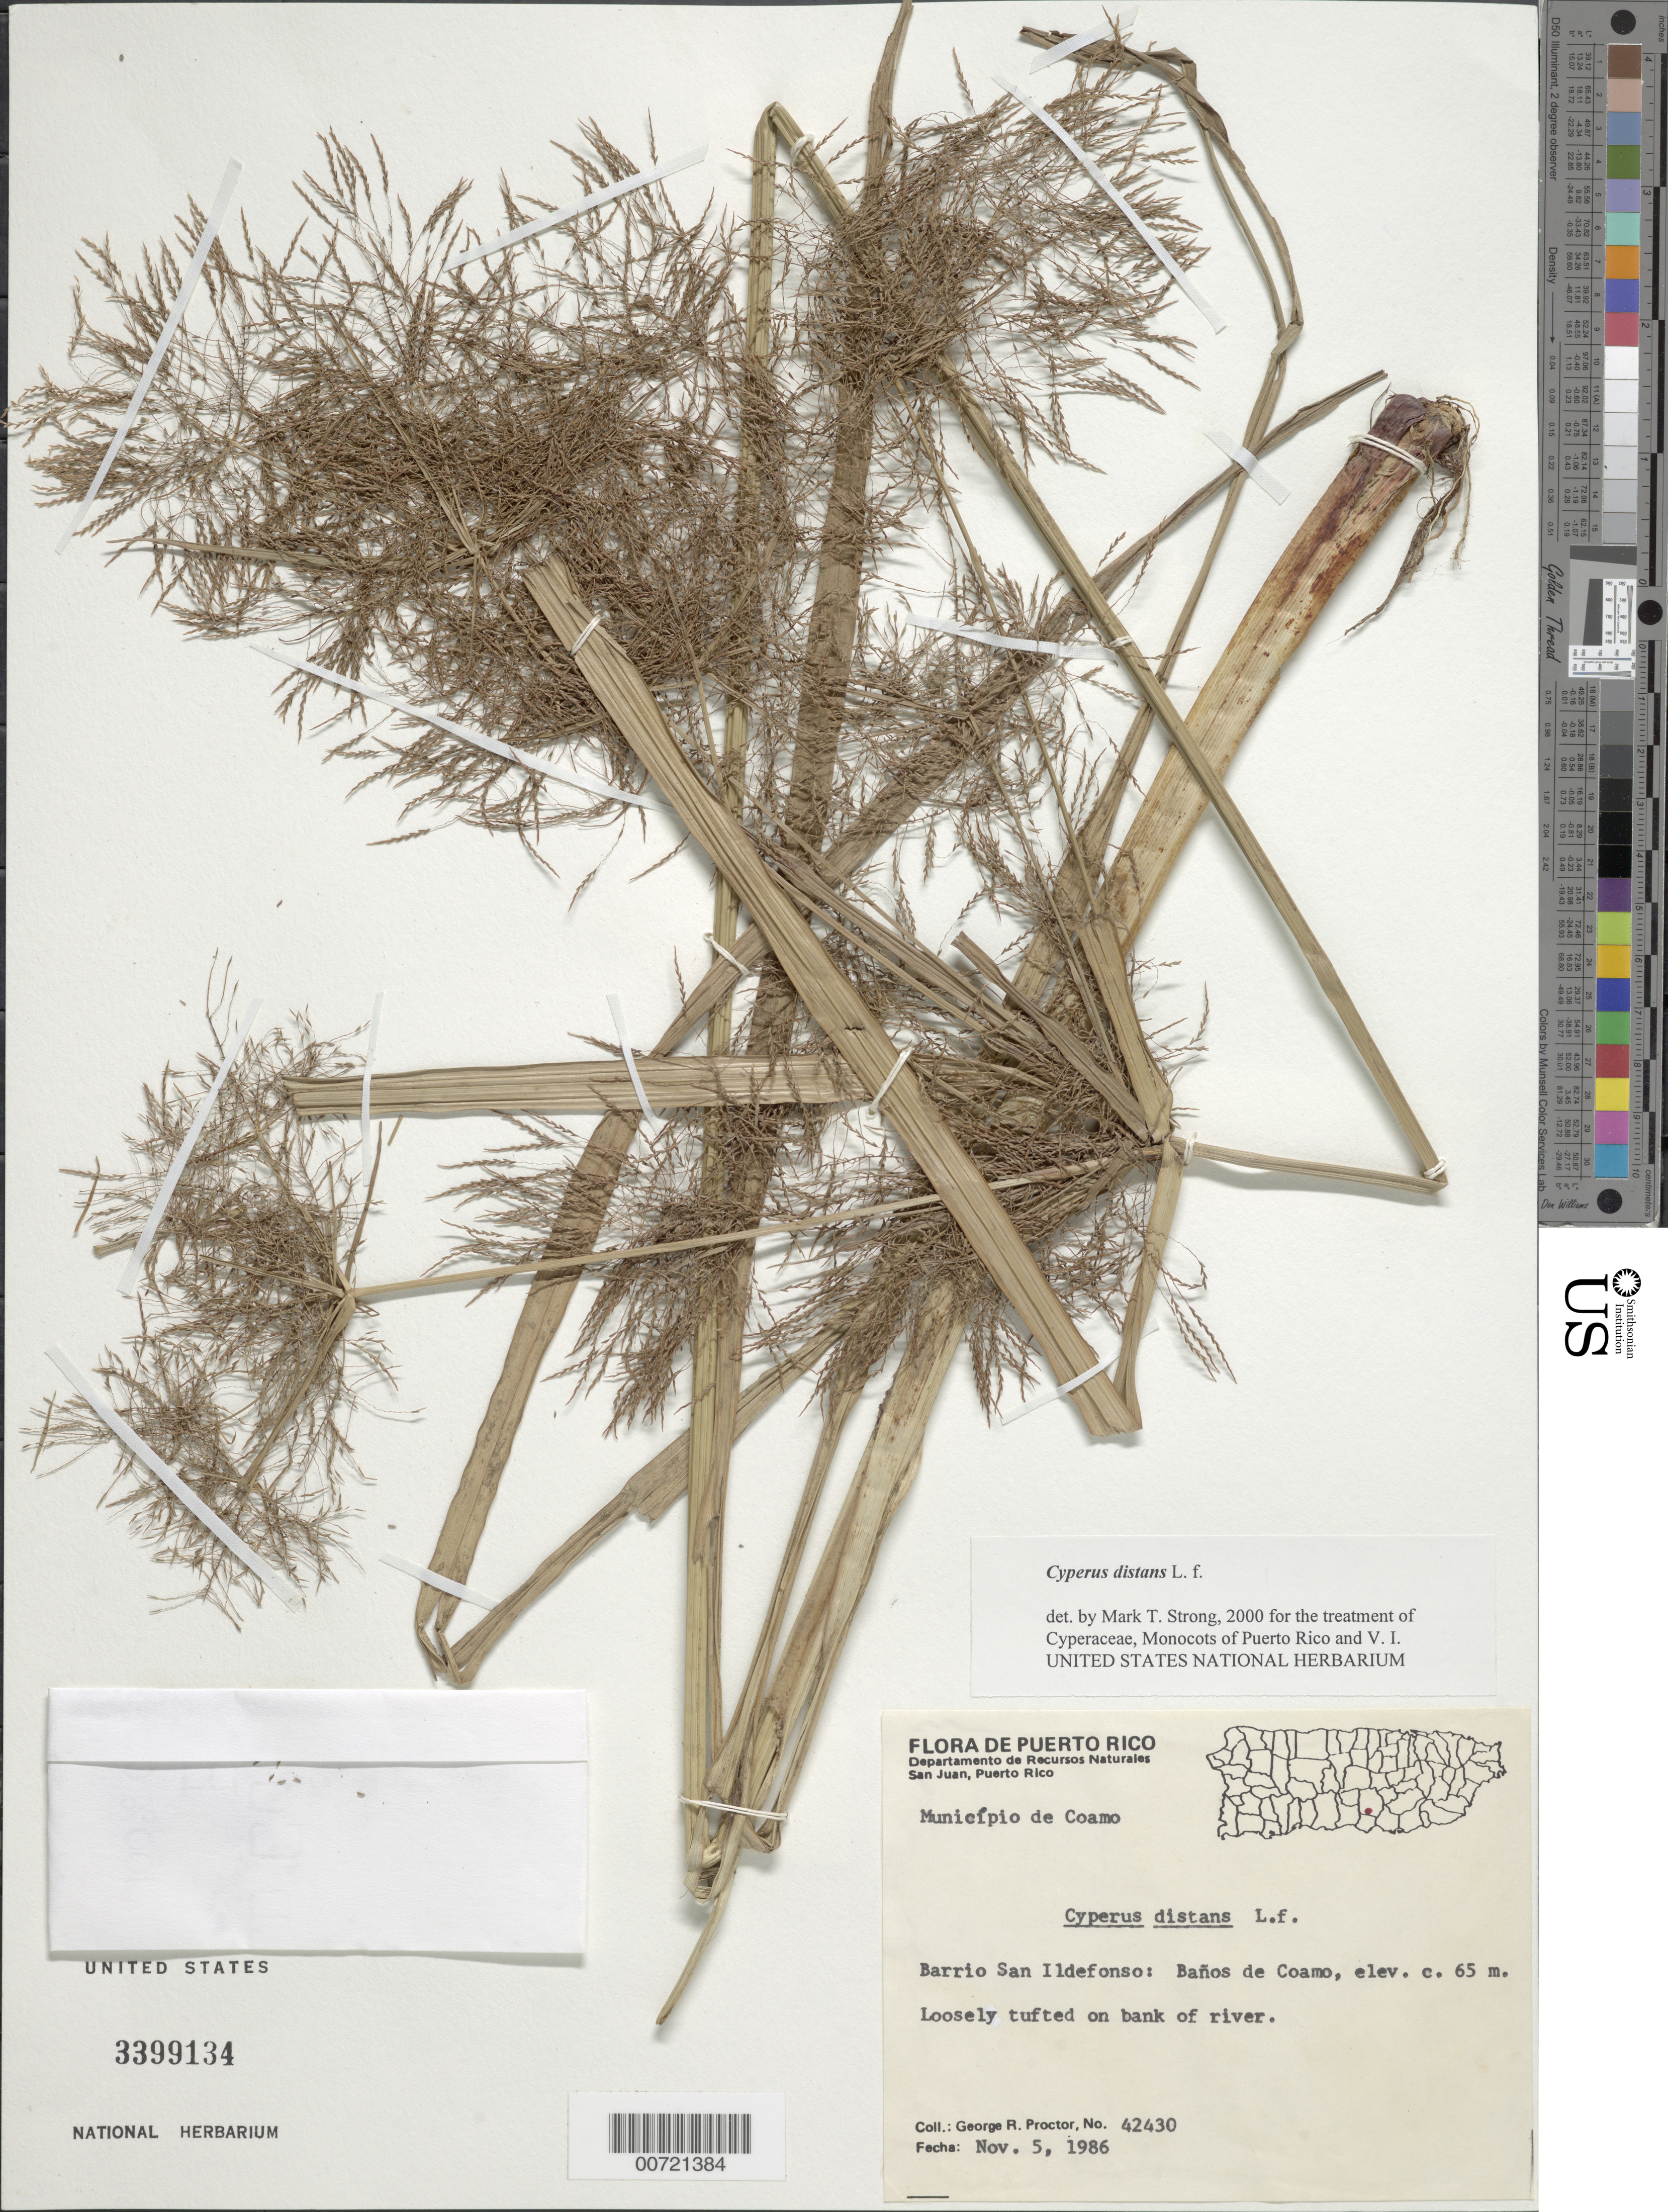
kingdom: Plantae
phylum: Tracheophyta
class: Liliopsida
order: Poales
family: Cyperaceae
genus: Cyperus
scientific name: Cyperus distans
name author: L. f.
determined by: Strong, M. T., (US), Smithsonian Institution - National Museum of Natural History (UNITED STATES)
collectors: G. R. Proctor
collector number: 42430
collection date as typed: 05 Nov 1986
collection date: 1986-11-05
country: Puerto Rico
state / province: Coamo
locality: Coamo: Barrio San Ildefonso, Baños de Coamo.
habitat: On bank of river.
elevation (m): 65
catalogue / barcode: US 3399134